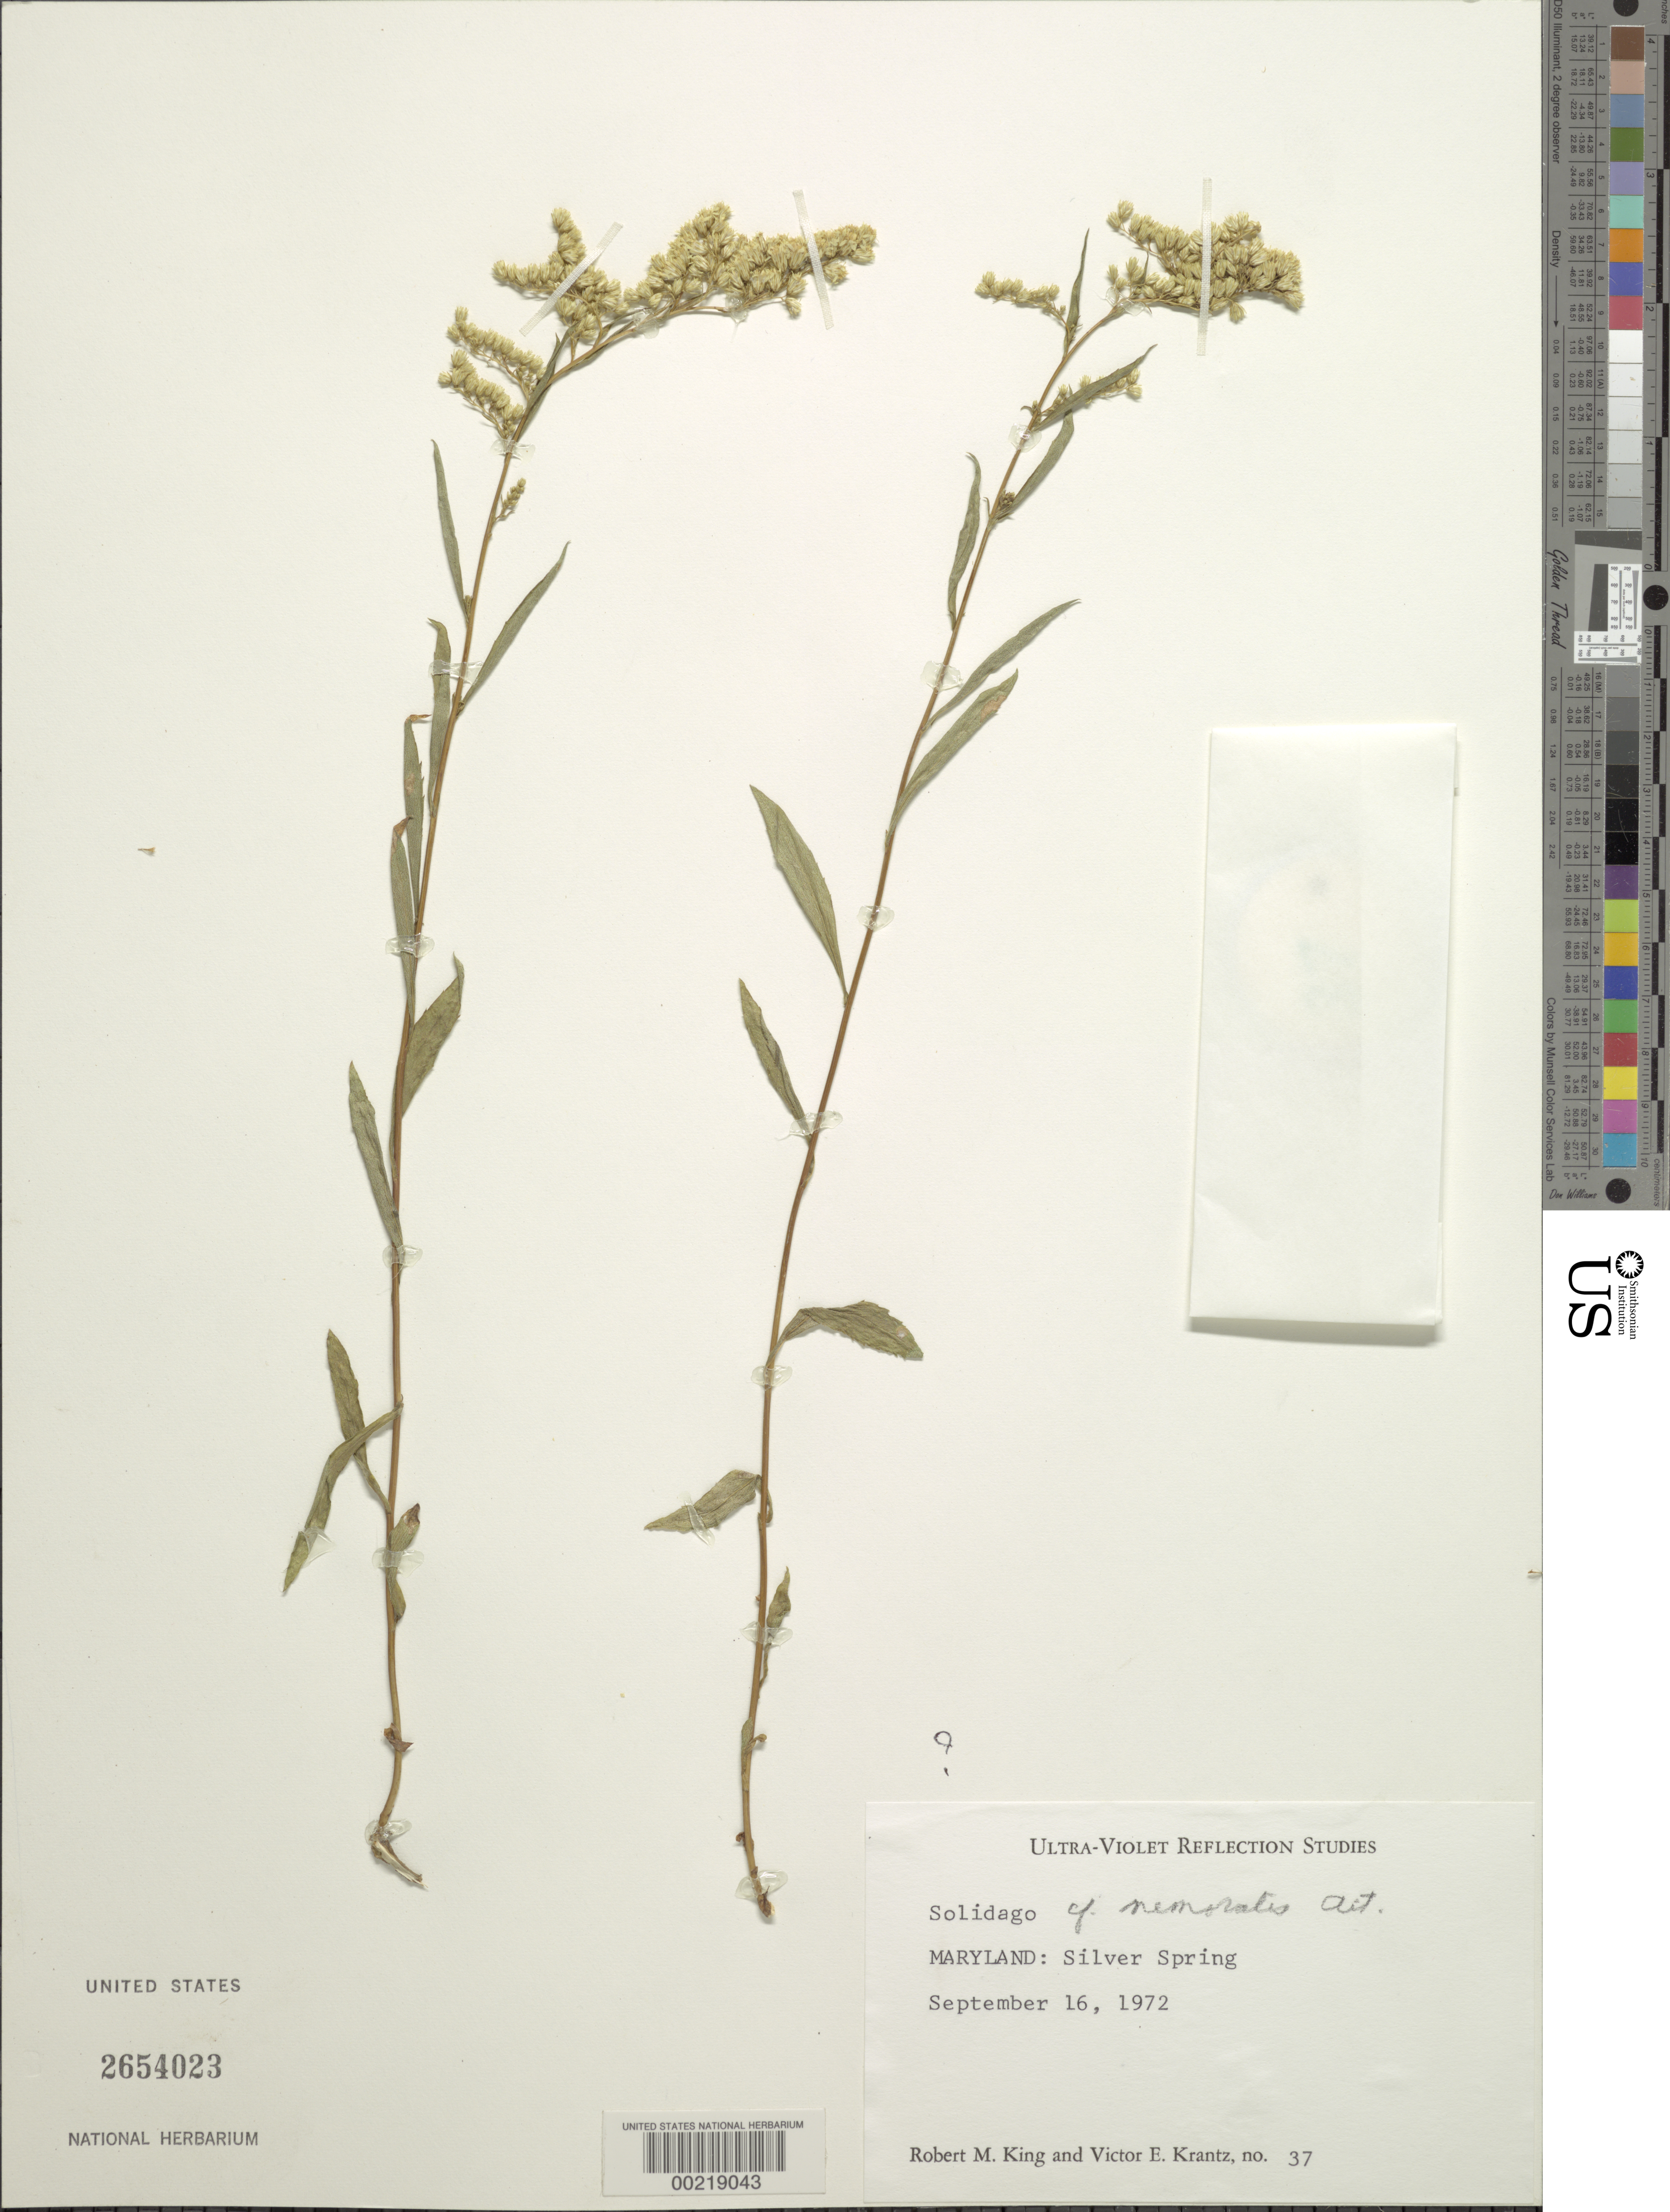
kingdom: Plantae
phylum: Tracheophyta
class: Magnoliopsida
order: Asterales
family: Asteraceae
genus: Solidago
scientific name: Solidago nemoralis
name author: Aiton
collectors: R. M. King & V. Krantz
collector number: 37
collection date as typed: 16 Sep 1972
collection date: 1972-09-16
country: United States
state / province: Maryland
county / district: Montgomery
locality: Silver Spring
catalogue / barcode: US 2654023